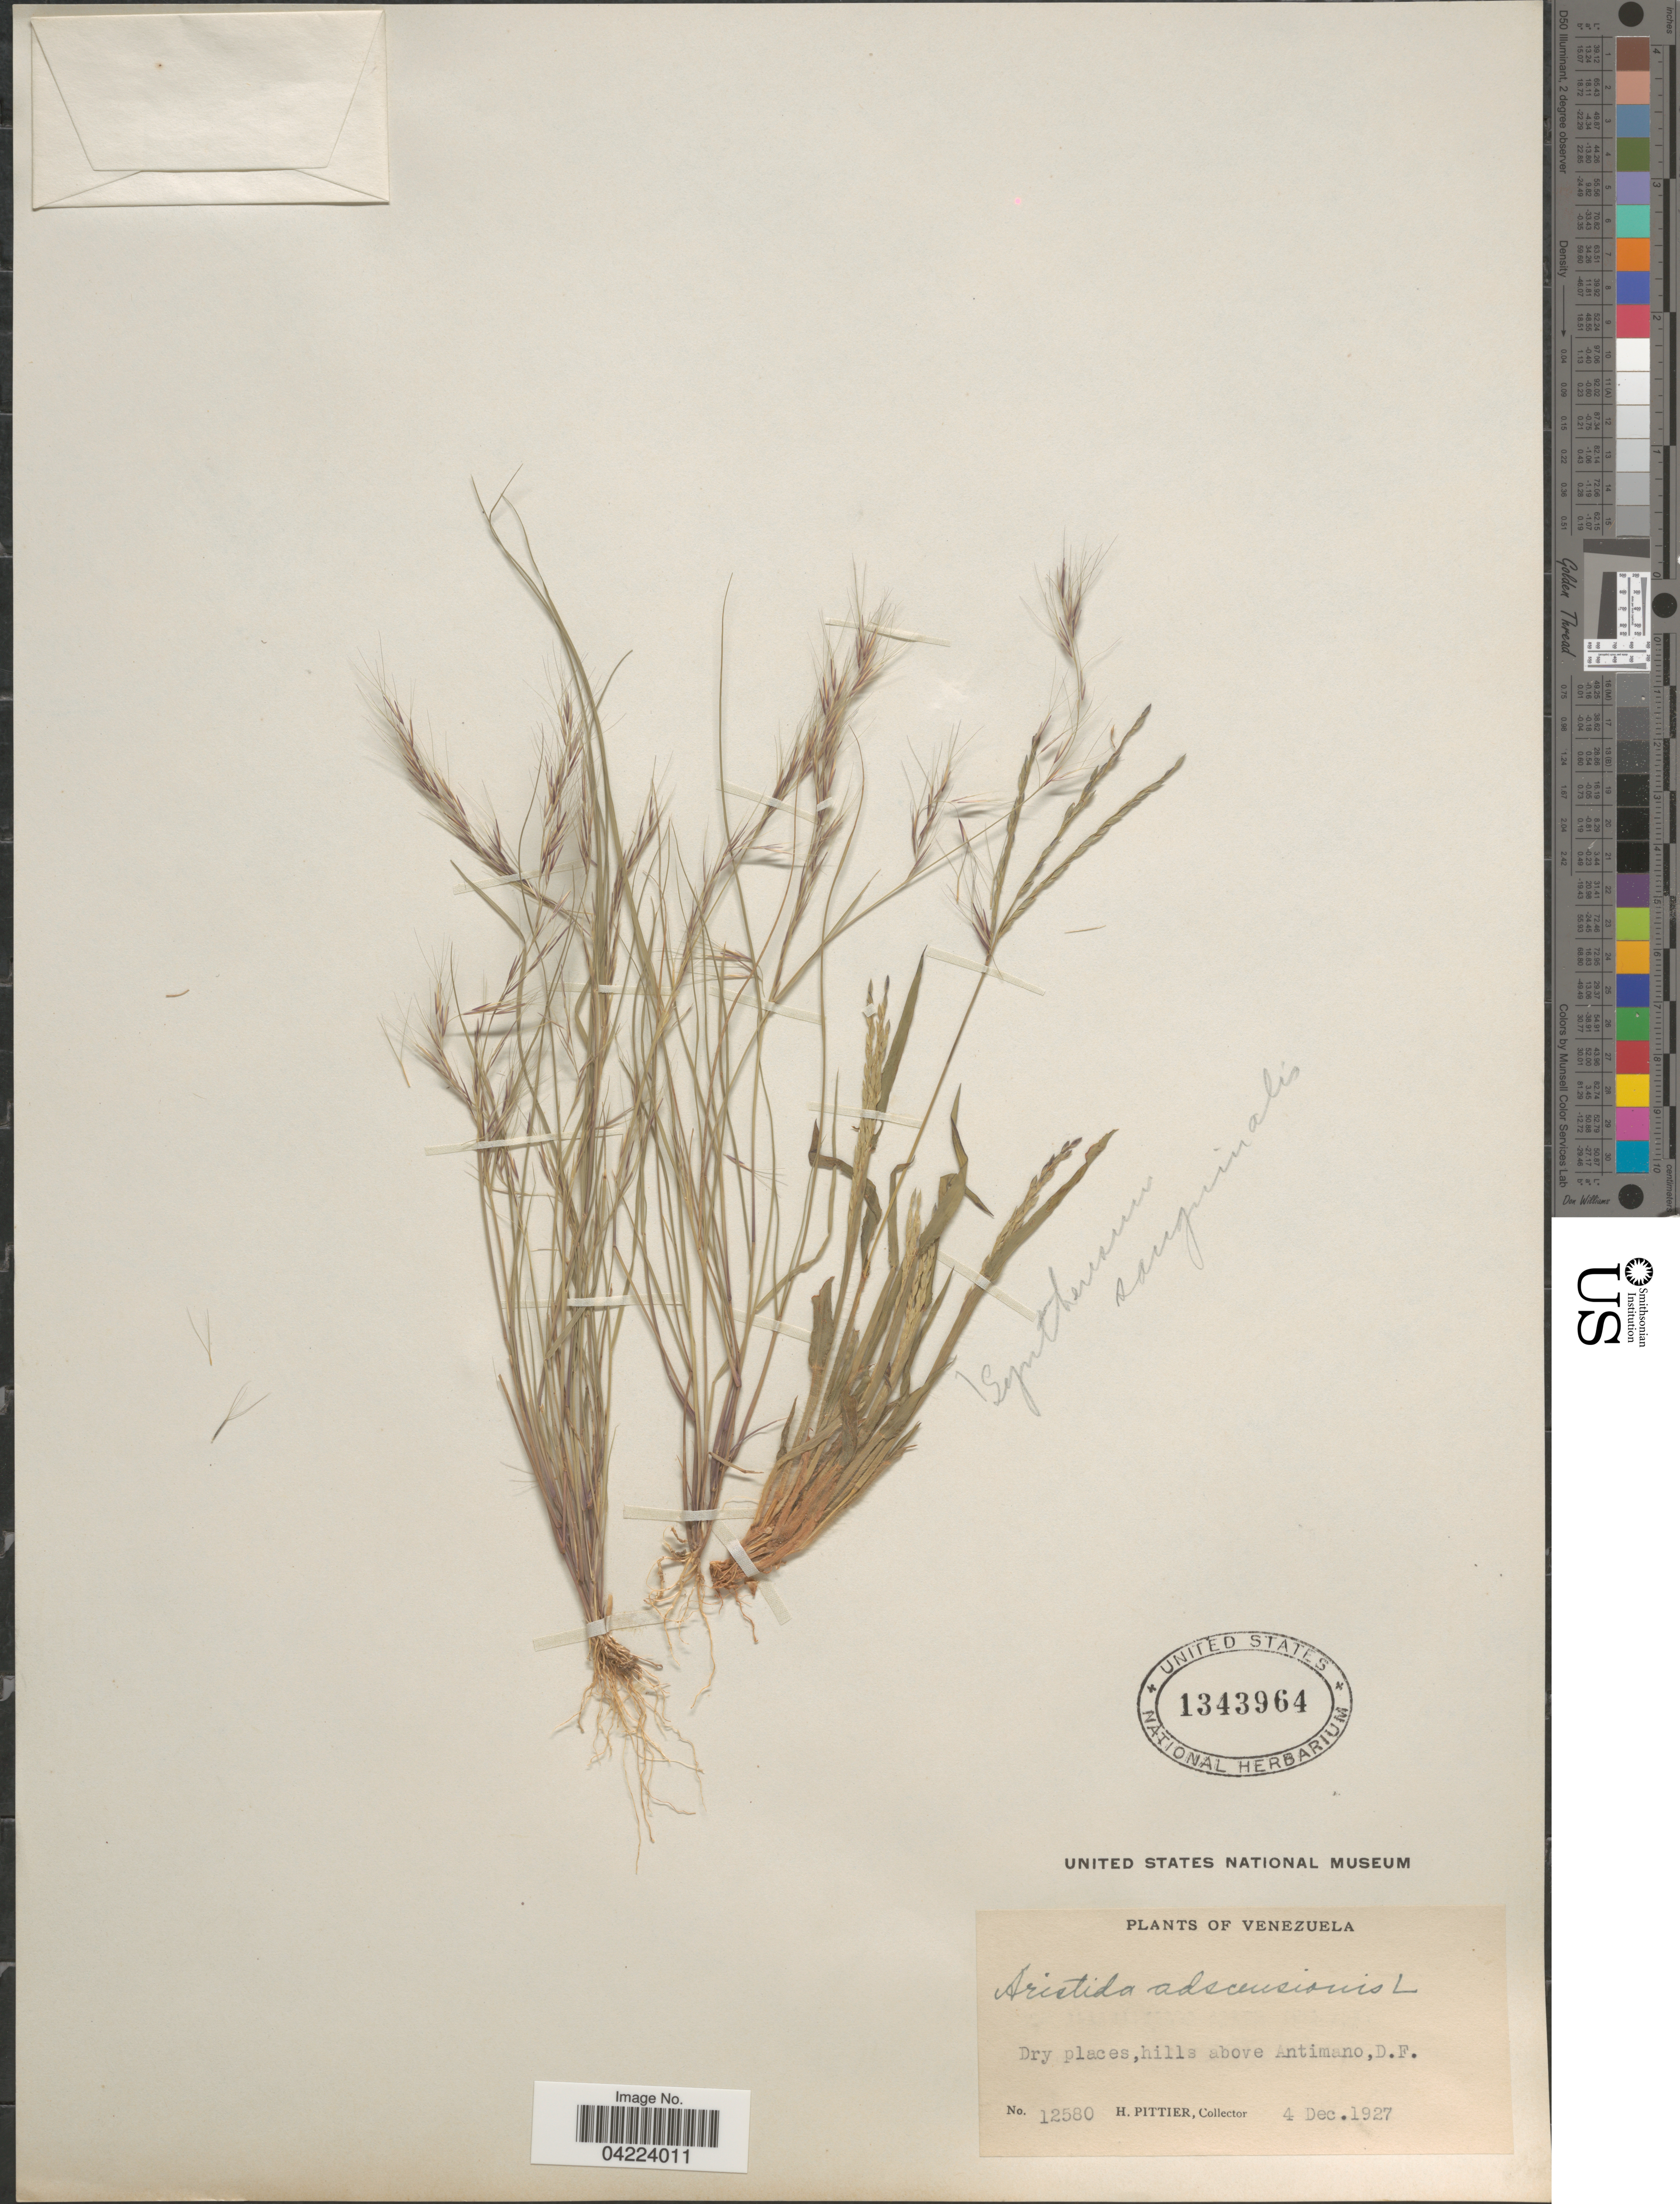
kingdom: Plantae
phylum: Tracheophyta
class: Liliopsida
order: Poales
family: Poaceae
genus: Aristida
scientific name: Aristida adscensionis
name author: L.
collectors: H. F. Pittier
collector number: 12580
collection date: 1927-12-04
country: Venezuela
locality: Dry places, hills above Antimano, D.F.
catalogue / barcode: US 1343964